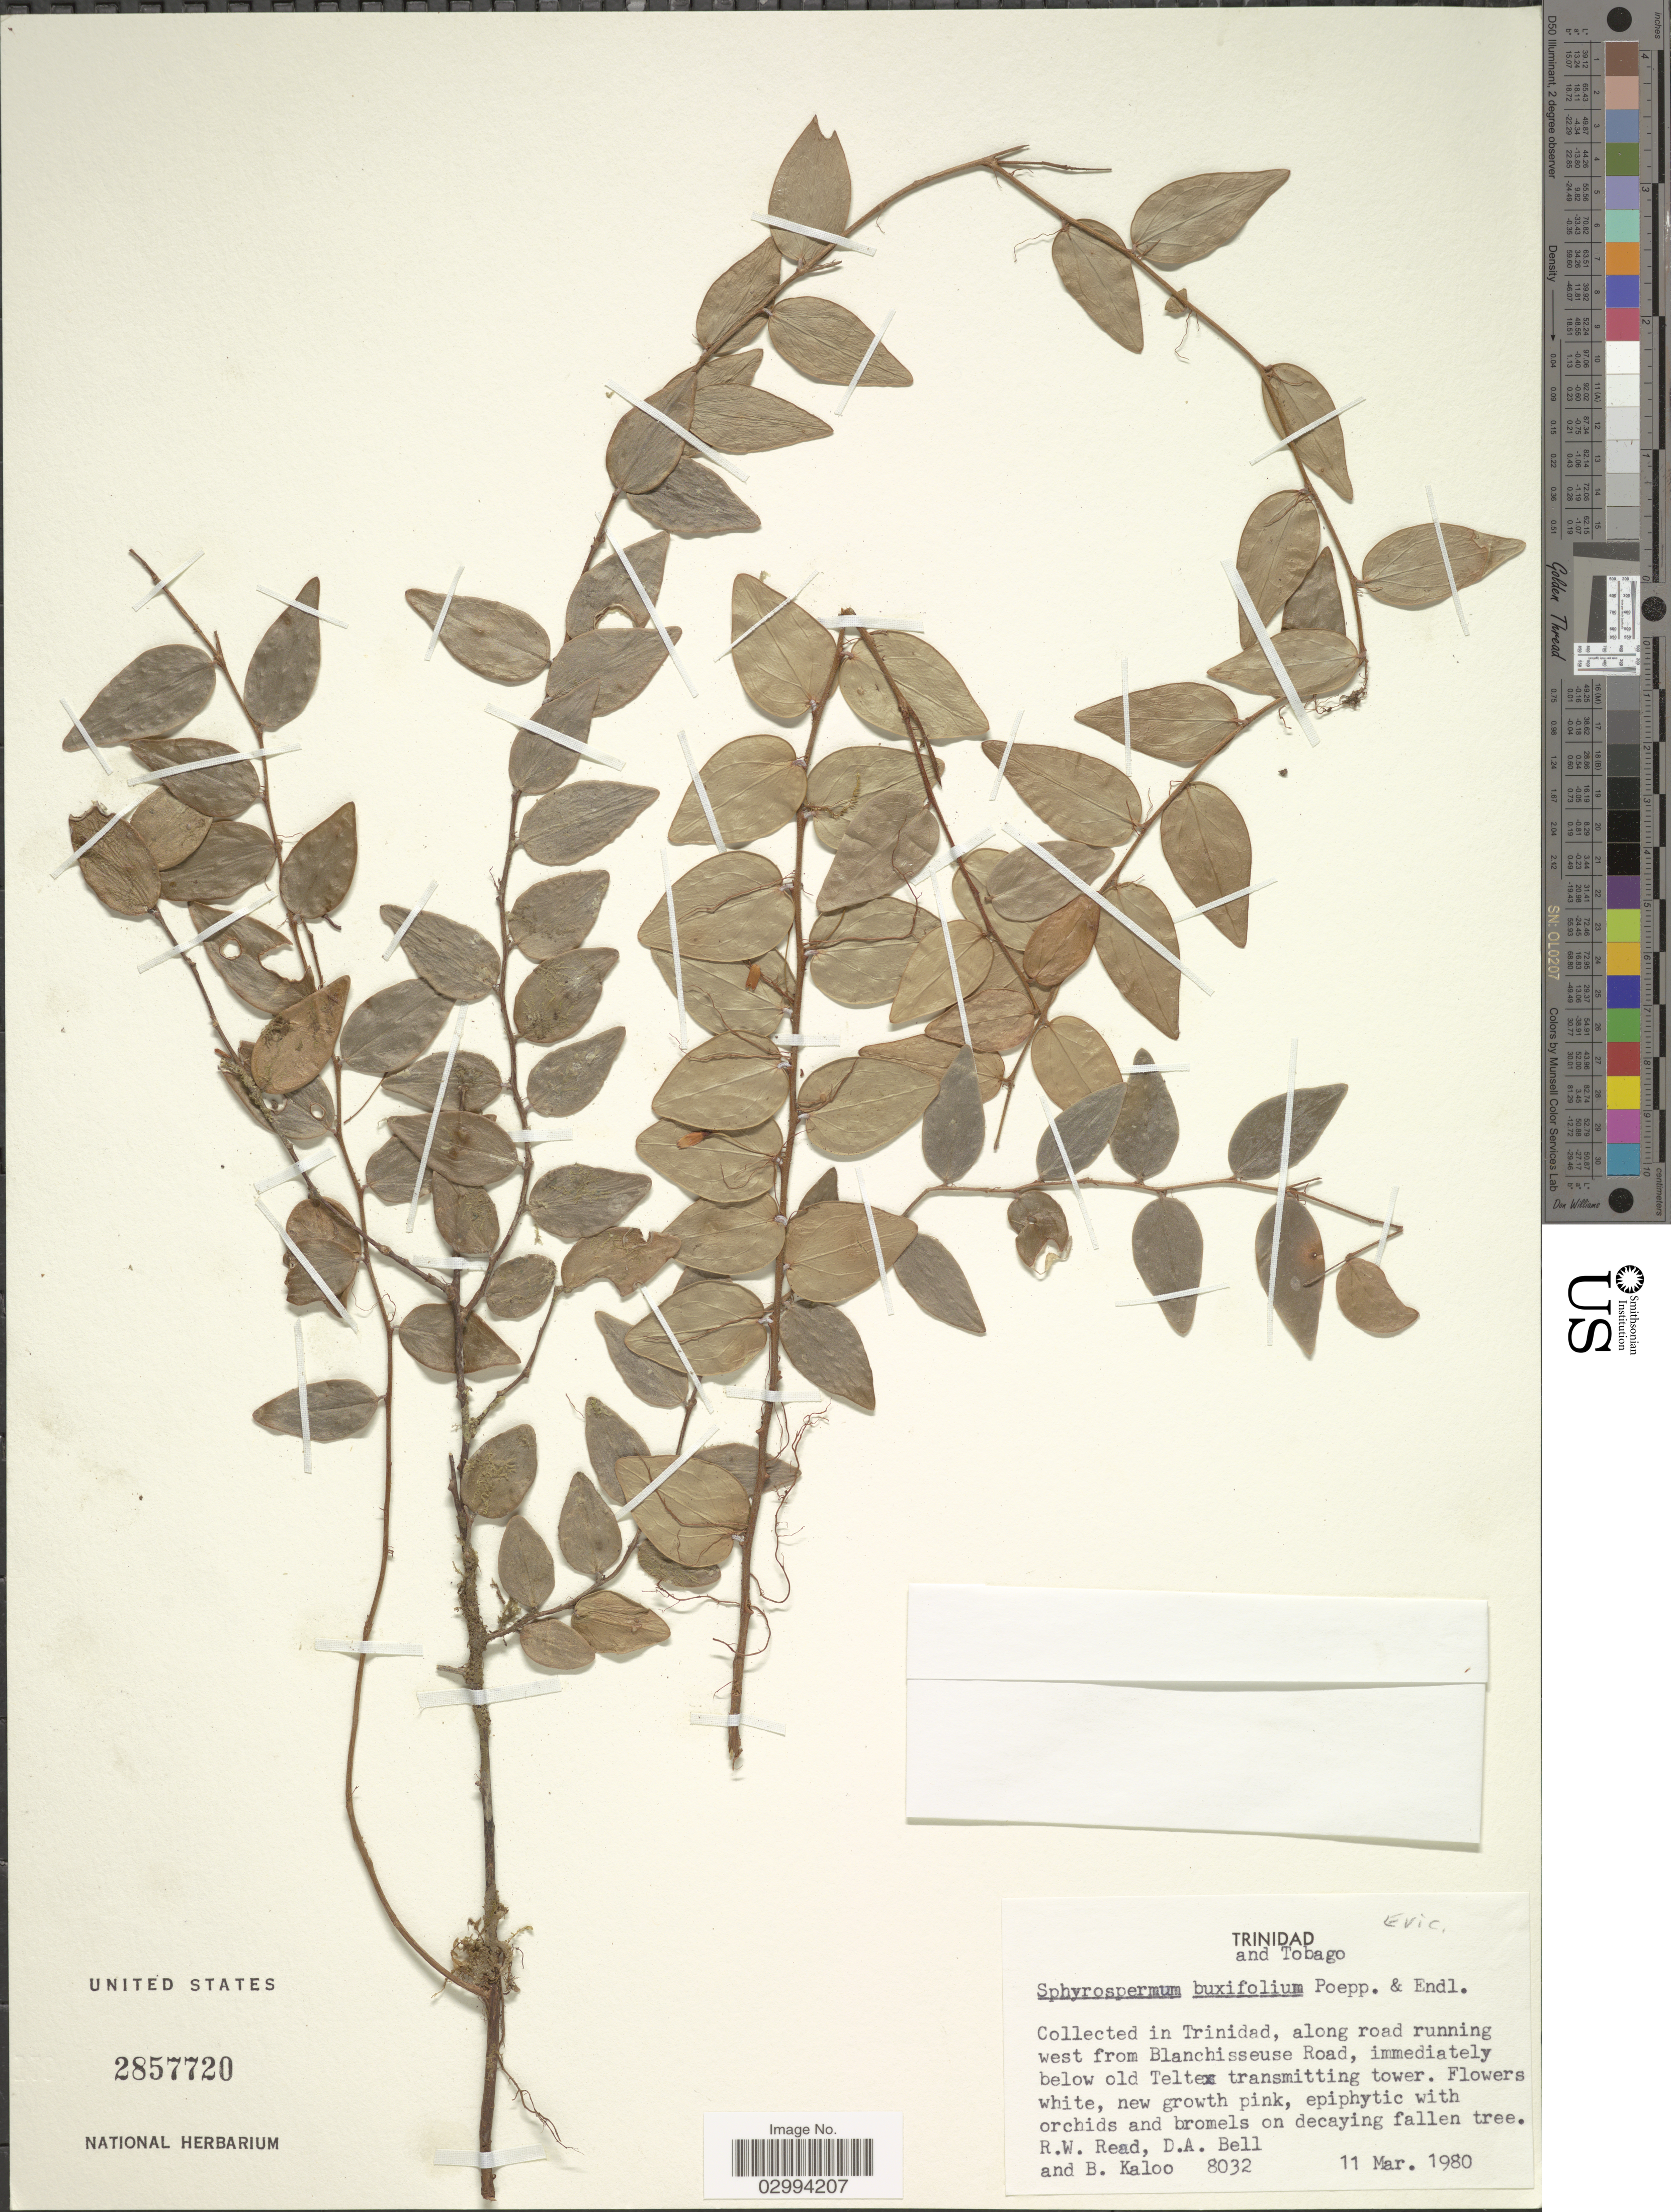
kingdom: Plantae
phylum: Tracheophyta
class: Magnoliopsida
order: Ericales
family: Ericaceae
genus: Sphyrospermum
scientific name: Sphyrospermum buxifolium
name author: Poepp. & Endl.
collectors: R. W. Read, D. A. Bell & B. Kaloo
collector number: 8032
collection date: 1980-03-11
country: Trinidad and Tobago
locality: Trinidad and Tobago. Trinidad, along road running west from Blanchisseuse Road, immediately below old Teltex [interpreted] transmitting tower.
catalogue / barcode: US 2857720